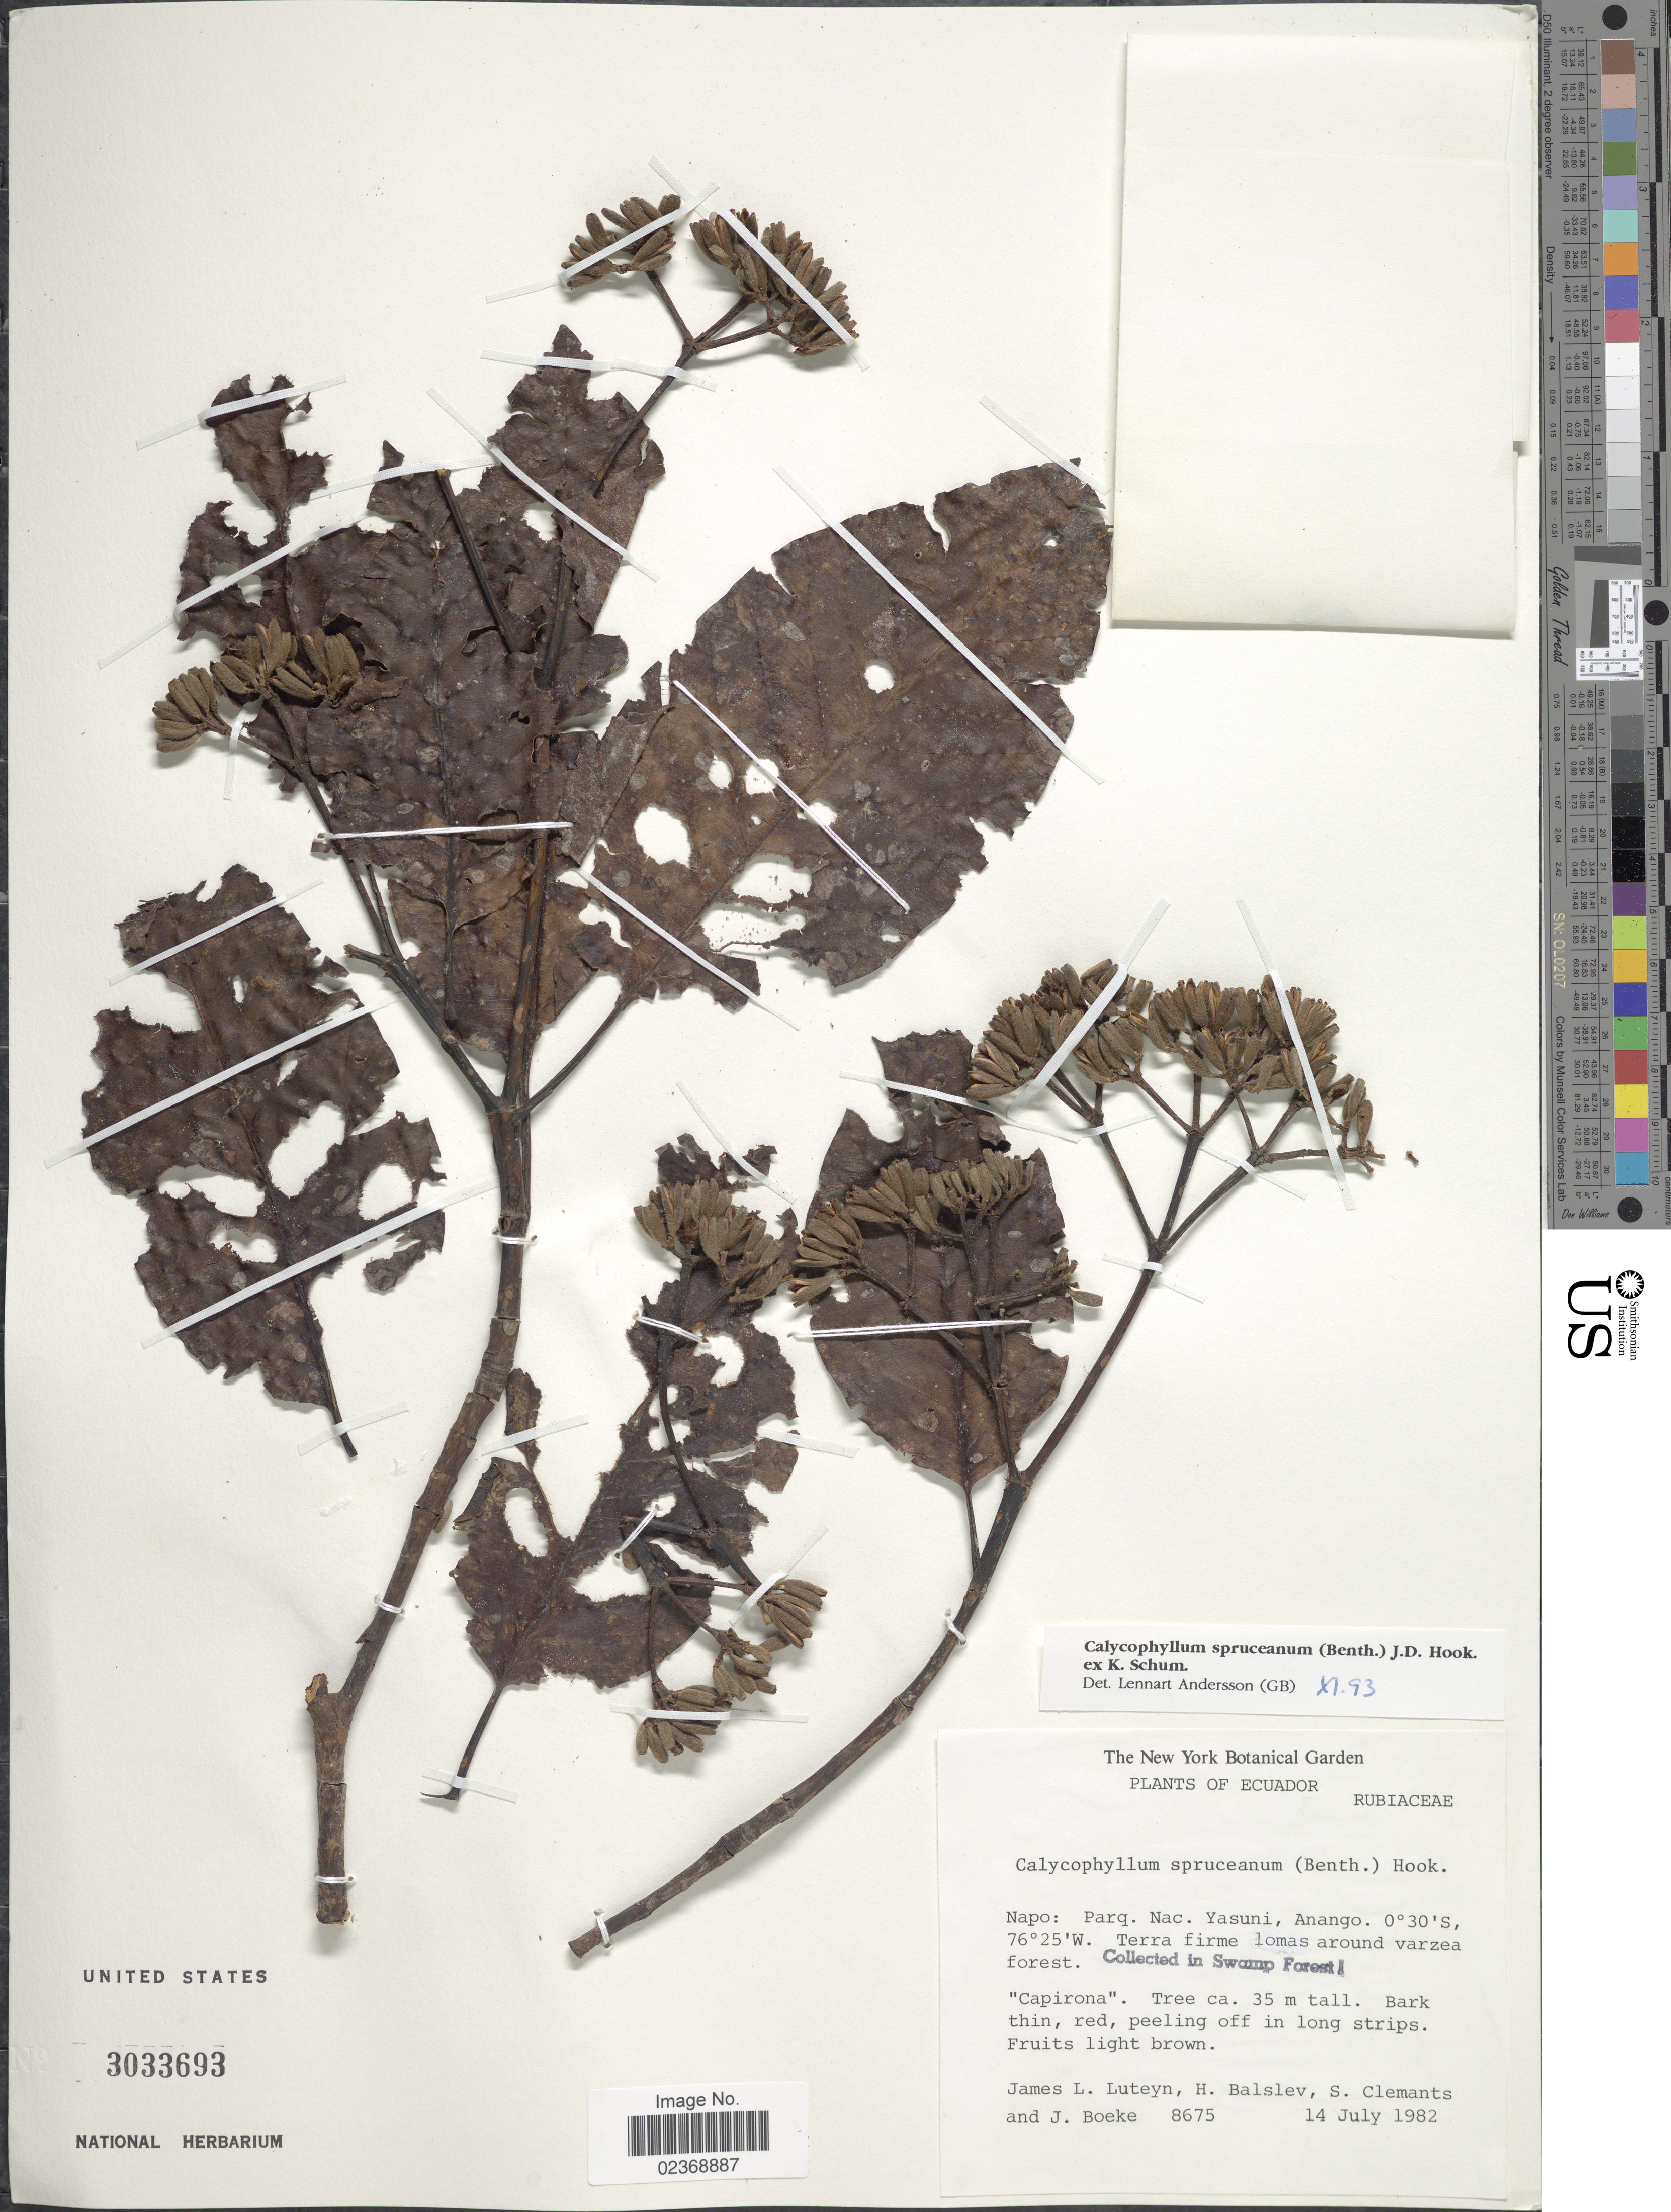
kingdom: Plantae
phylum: Tracheophyta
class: Magnoliopsida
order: Gentianales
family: Rubiaceae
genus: Calycophyllum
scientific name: Calycophyllum spruceanum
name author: (Benth.) Hook. f. ex K. Schum.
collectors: J. L. Luteyn, H. Balslev, S. Clemants & J. Boeke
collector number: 8675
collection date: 1982-07-14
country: Ecuador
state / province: Napo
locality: Parq. Nac. Yasuni, Anango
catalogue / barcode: US 3033693